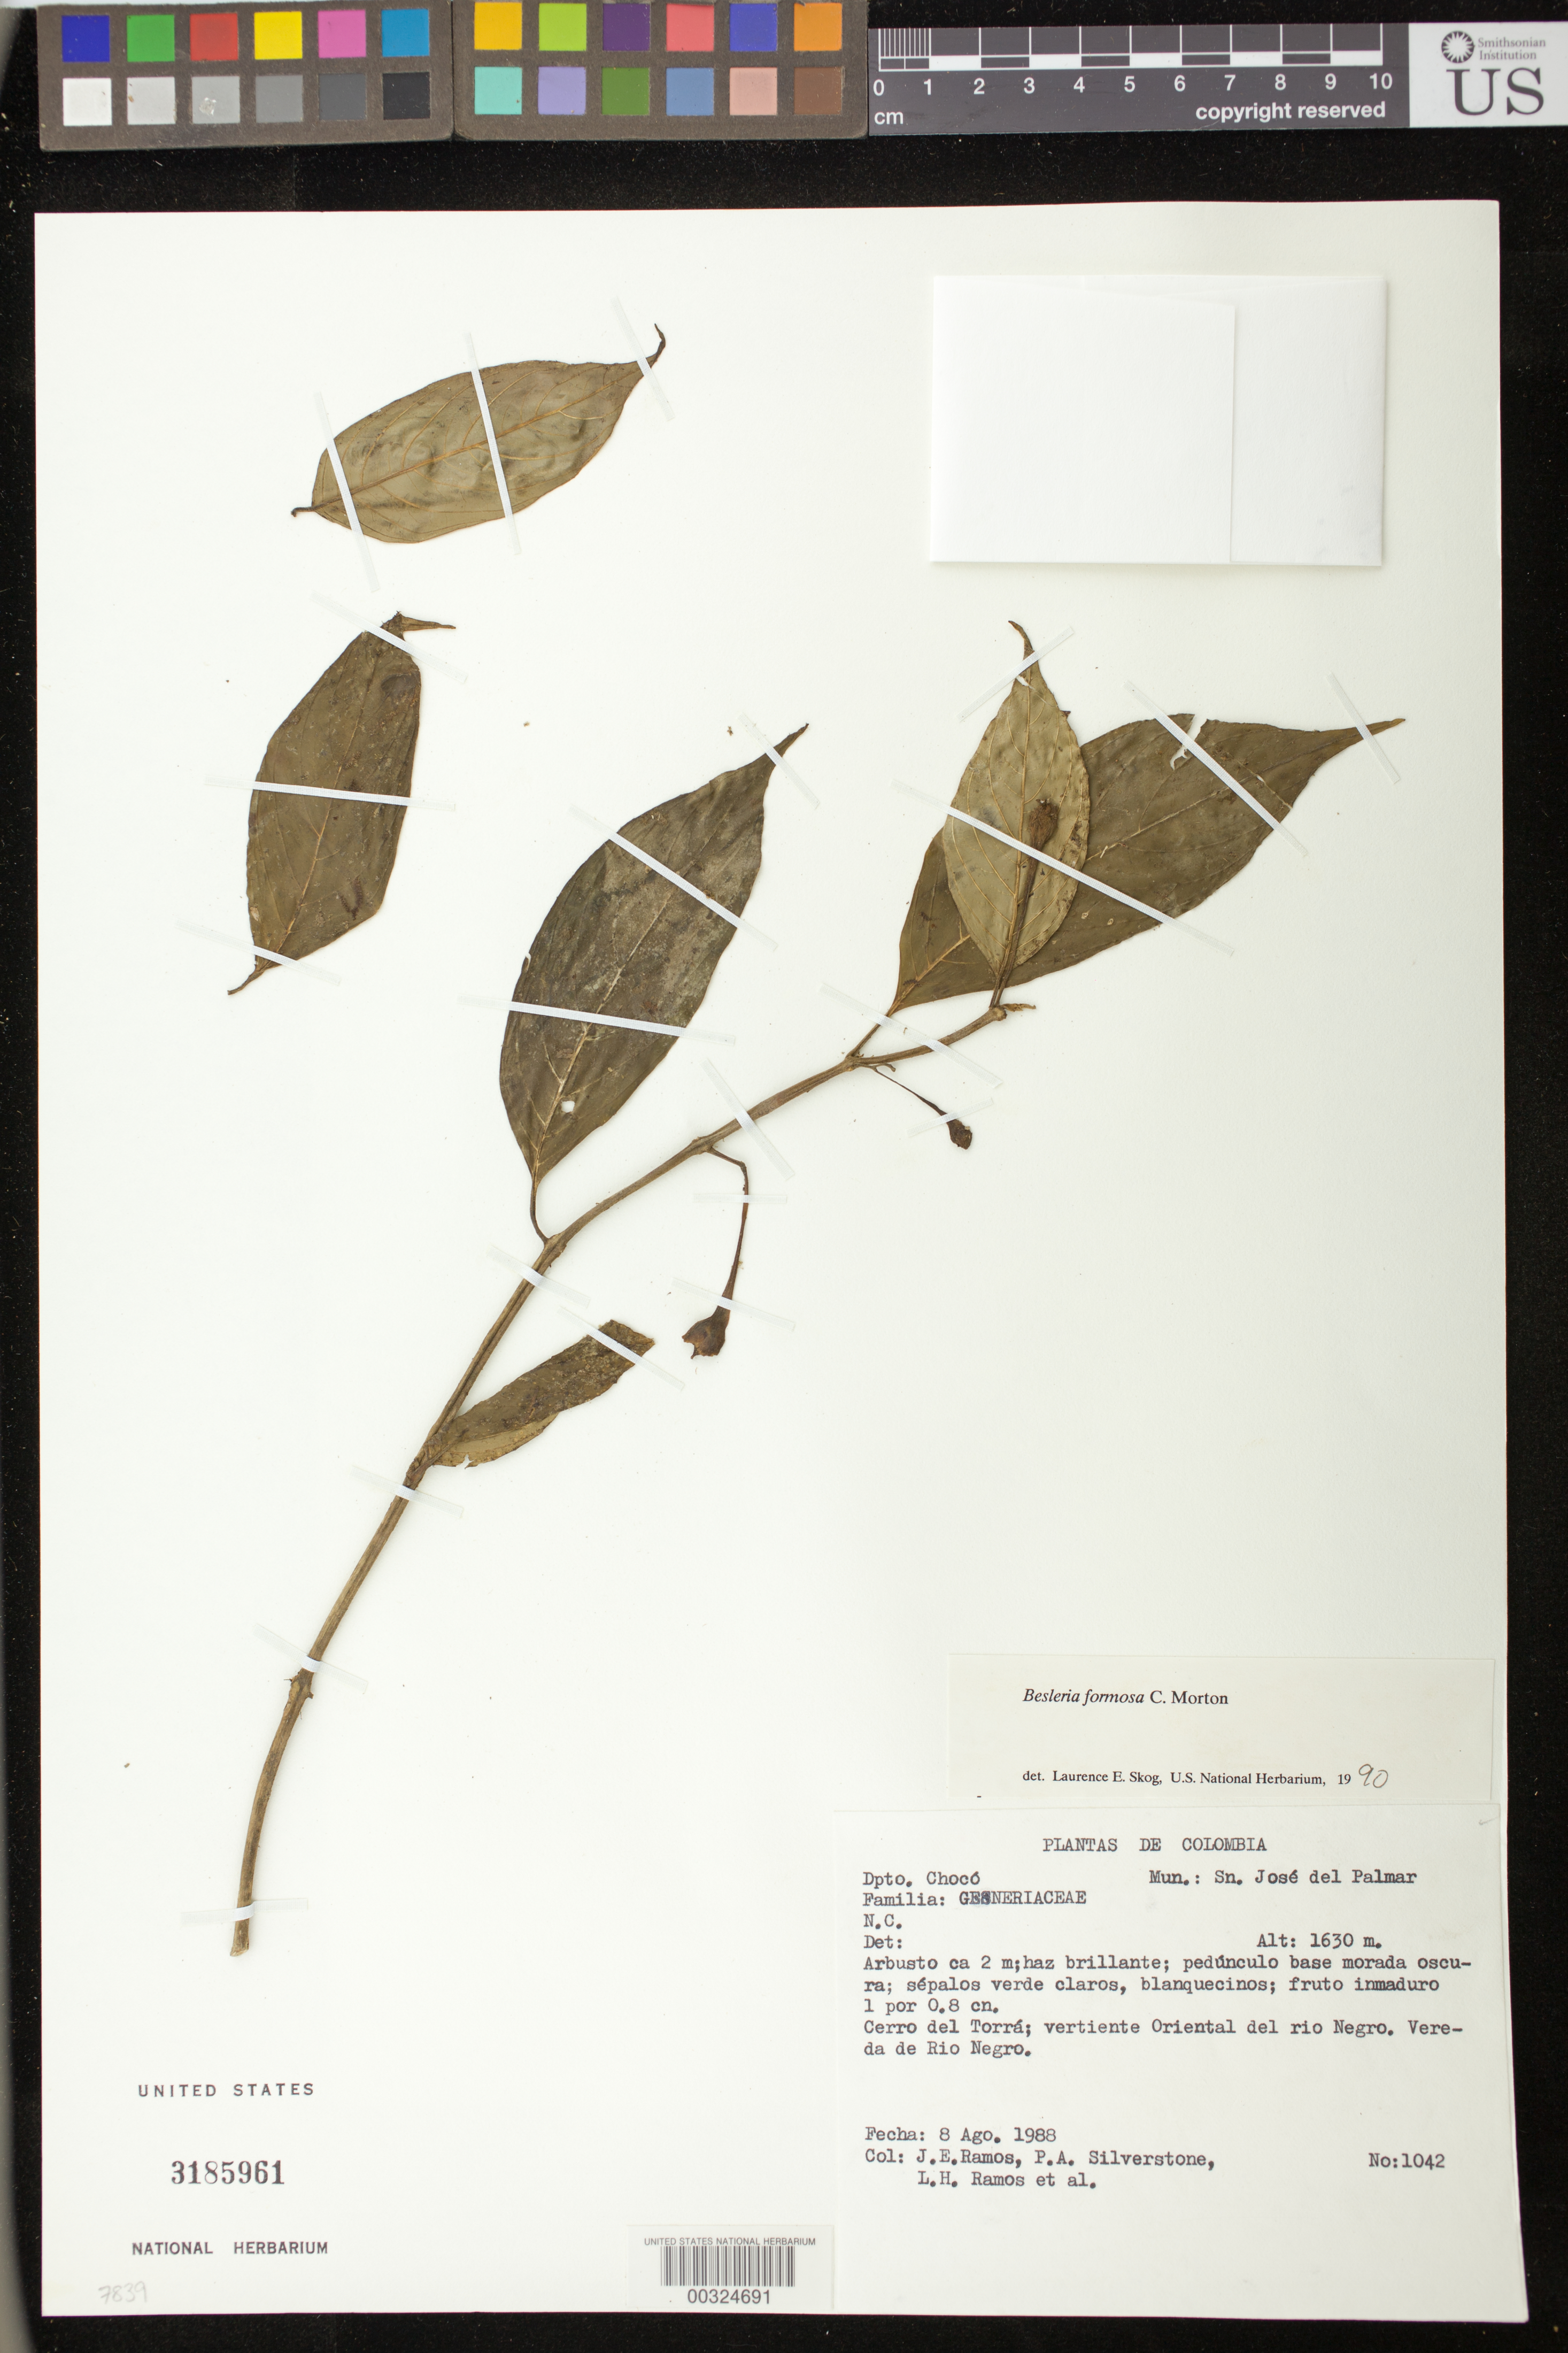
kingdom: Plantae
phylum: Tracheophyta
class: Magnoliopsida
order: Lamiales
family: Gesneriaceae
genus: Besleria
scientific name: Besleria amabilis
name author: C.V. Morton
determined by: Skog, Laurence E.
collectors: J. E. Ramos, P. A. Silverstone-Sopkin, L. Ramos & et al.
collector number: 1042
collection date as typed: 08 Aug 1988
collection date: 1988-08-08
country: Colombia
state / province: Chocó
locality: Mun. of San Jose del Palmar, Cerro del Torra, eastern slope of Rio Negro, trail from Rio Negro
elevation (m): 1630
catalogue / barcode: US 3185961